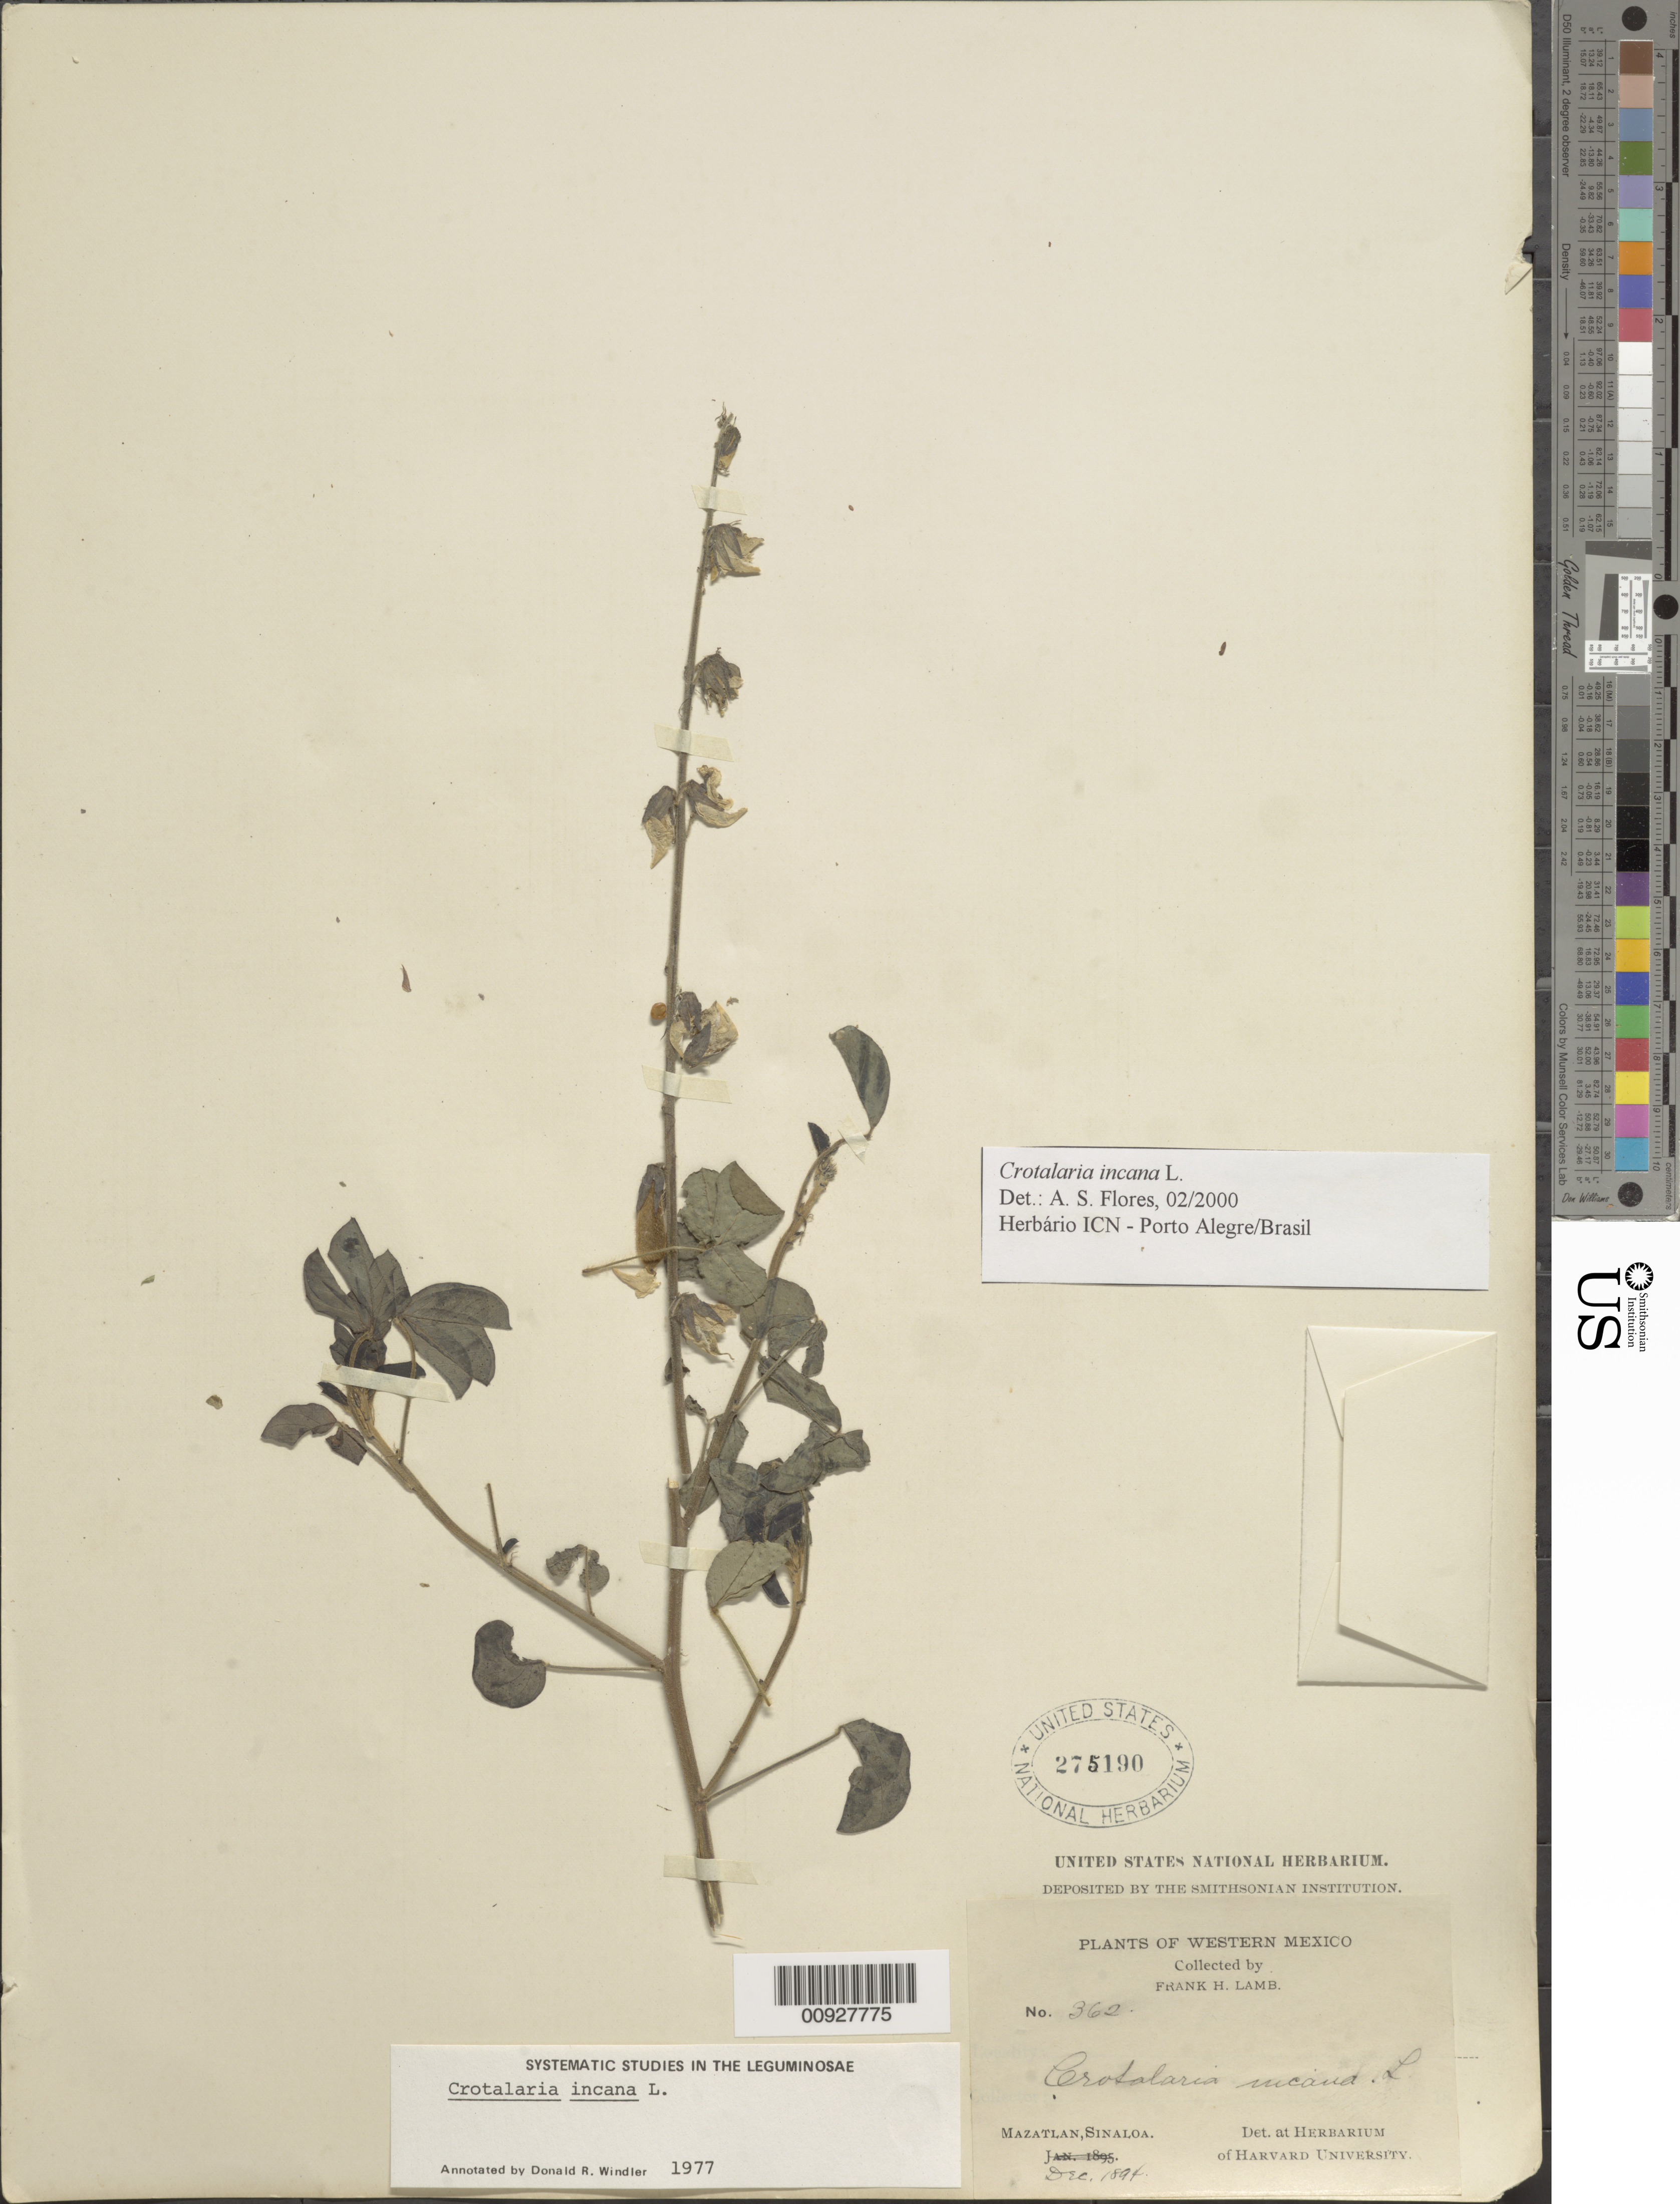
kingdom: Plantae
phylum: Tracheophyta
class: Magnoliopsida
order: Fabales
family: Fabaceae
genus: Crotalaria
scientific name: Crotalaria incana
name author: L.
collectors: F. H. Lamb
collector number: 362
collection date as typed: Dec 1894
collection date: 1894-12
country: Mexico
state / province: Sinaloa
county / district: Mazatlán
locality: Mazatlán.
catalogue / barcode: US 275190